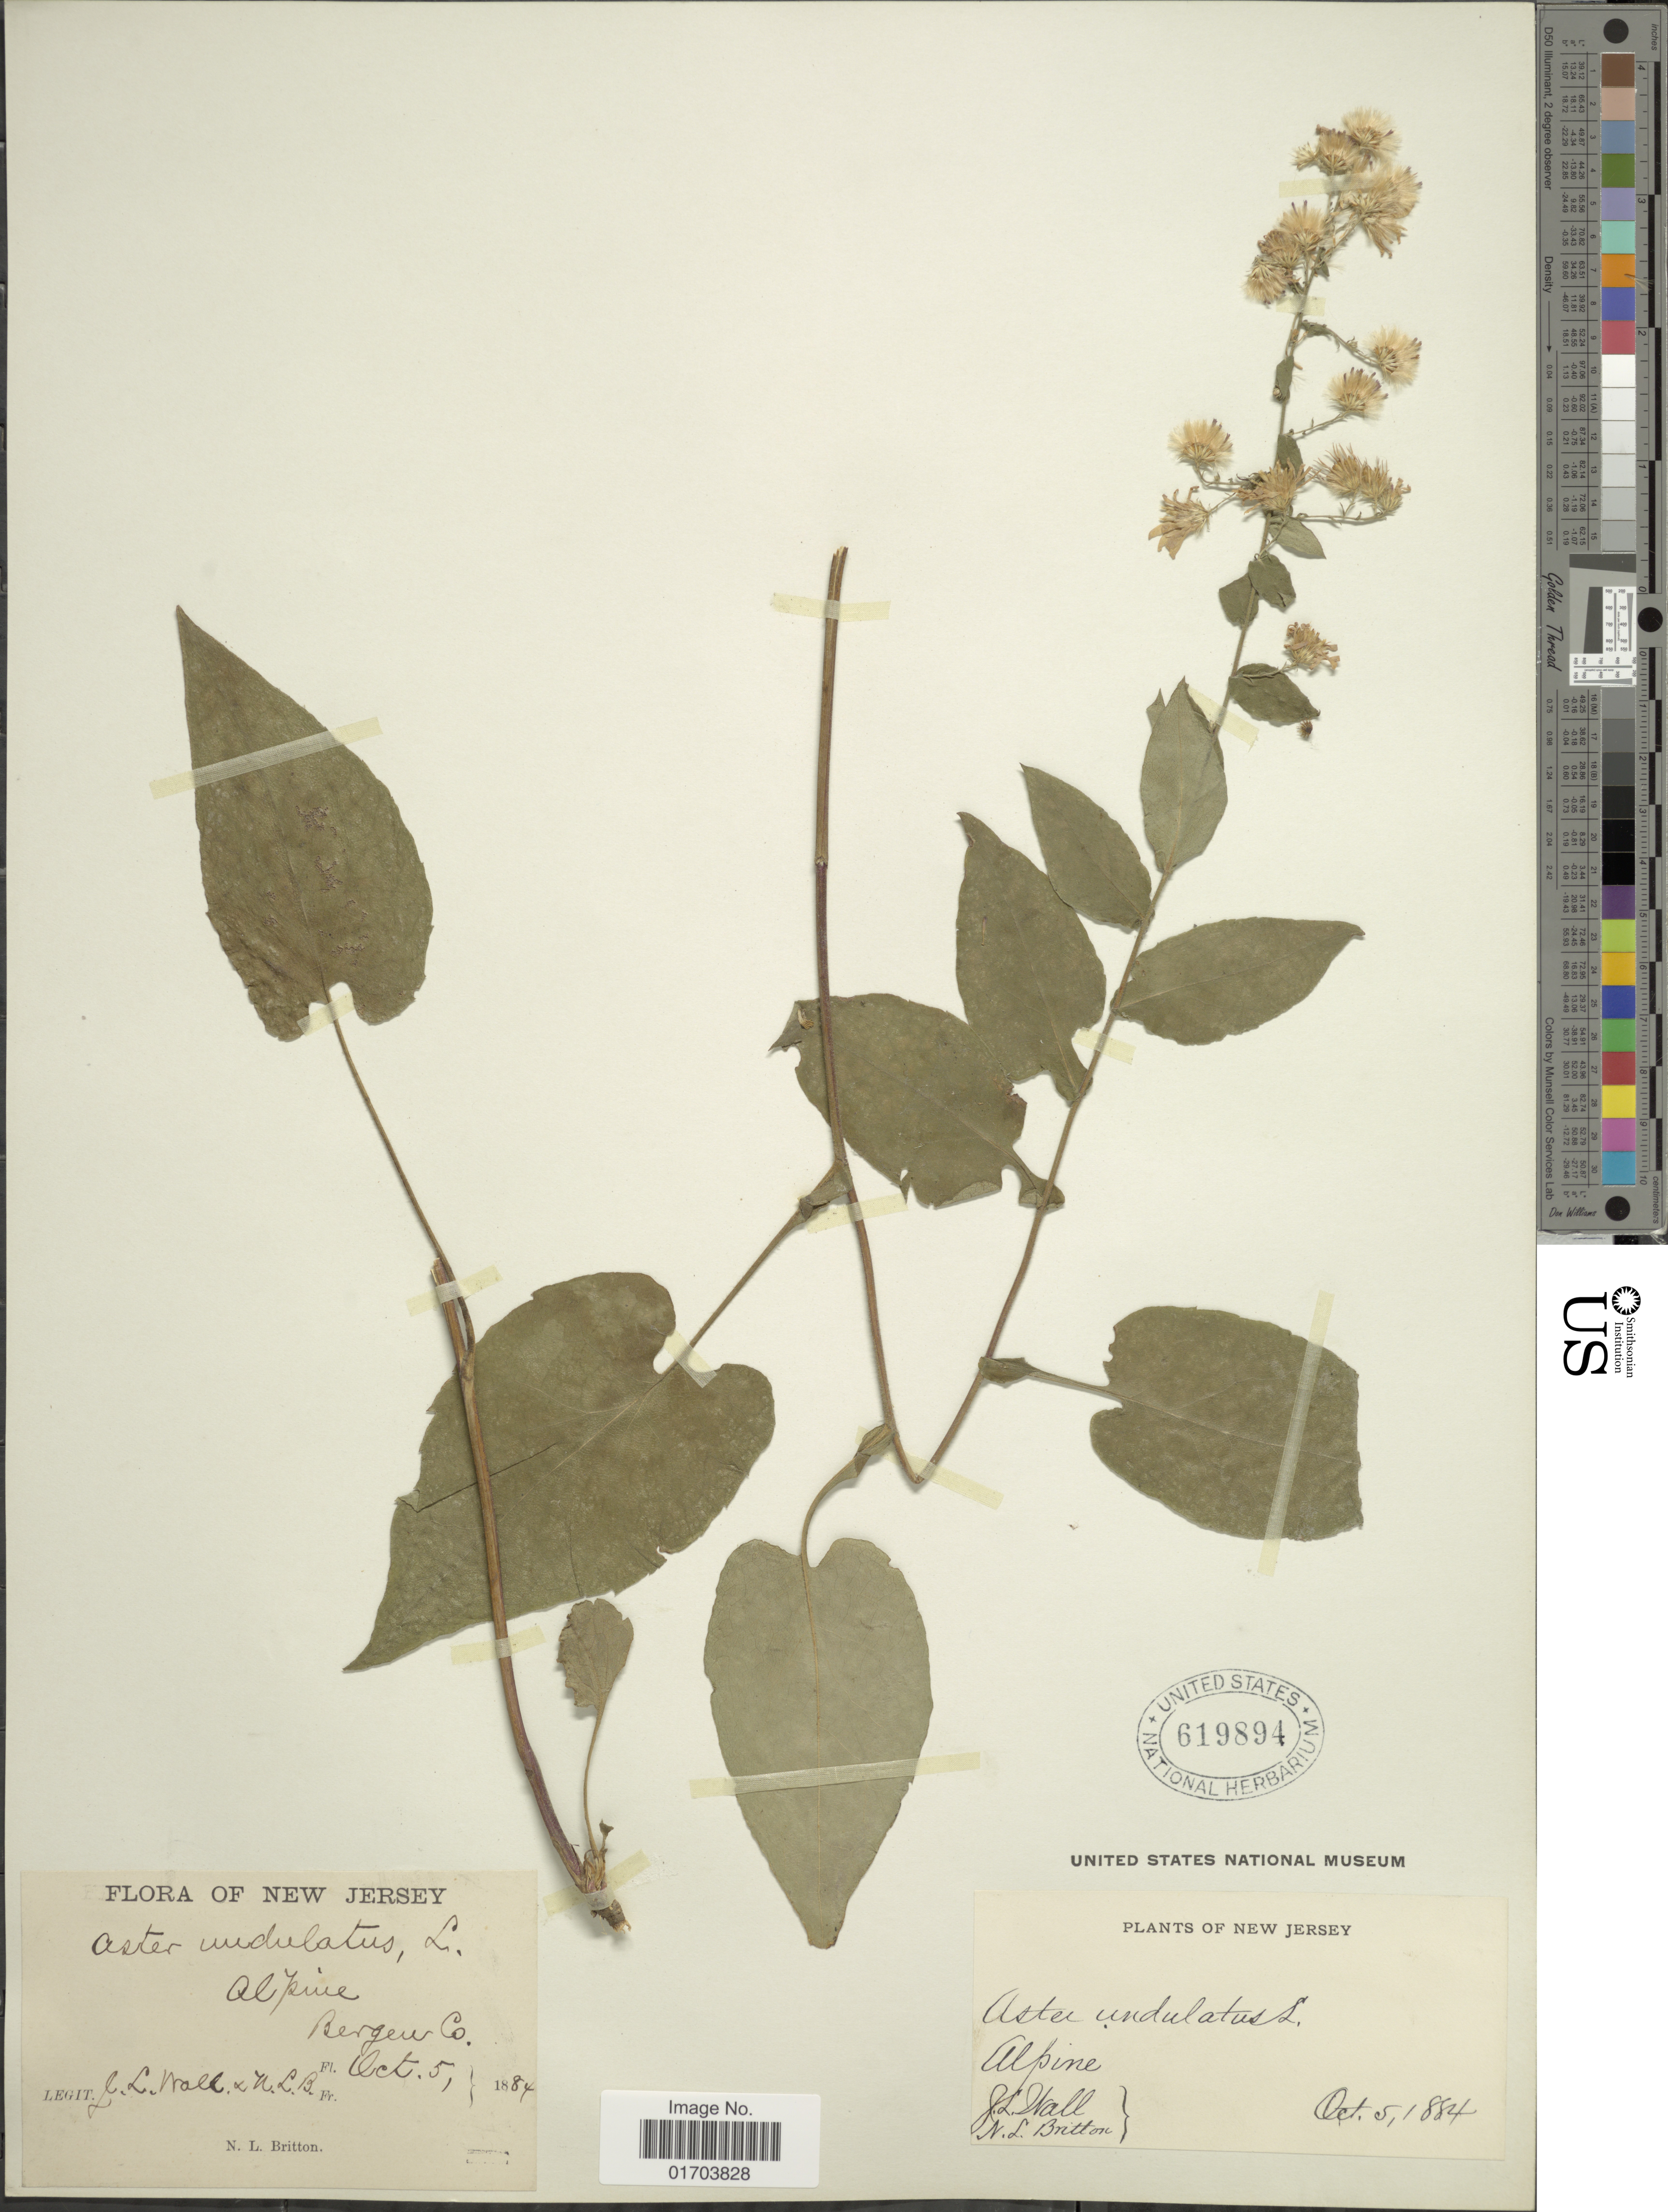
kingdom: Plantae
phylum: Tracheophyta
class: Magnoliopsida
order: Asterales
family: Asteraceae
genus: Symphyotrichum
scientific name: Symphyotrichum undulatum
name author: (L.) G.L. Nesom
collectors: G. Edwall & N. Britton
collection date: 1884-10-05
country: United States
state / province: New Jersey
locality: Alpine, Bergeur Co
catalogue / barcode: US 619894